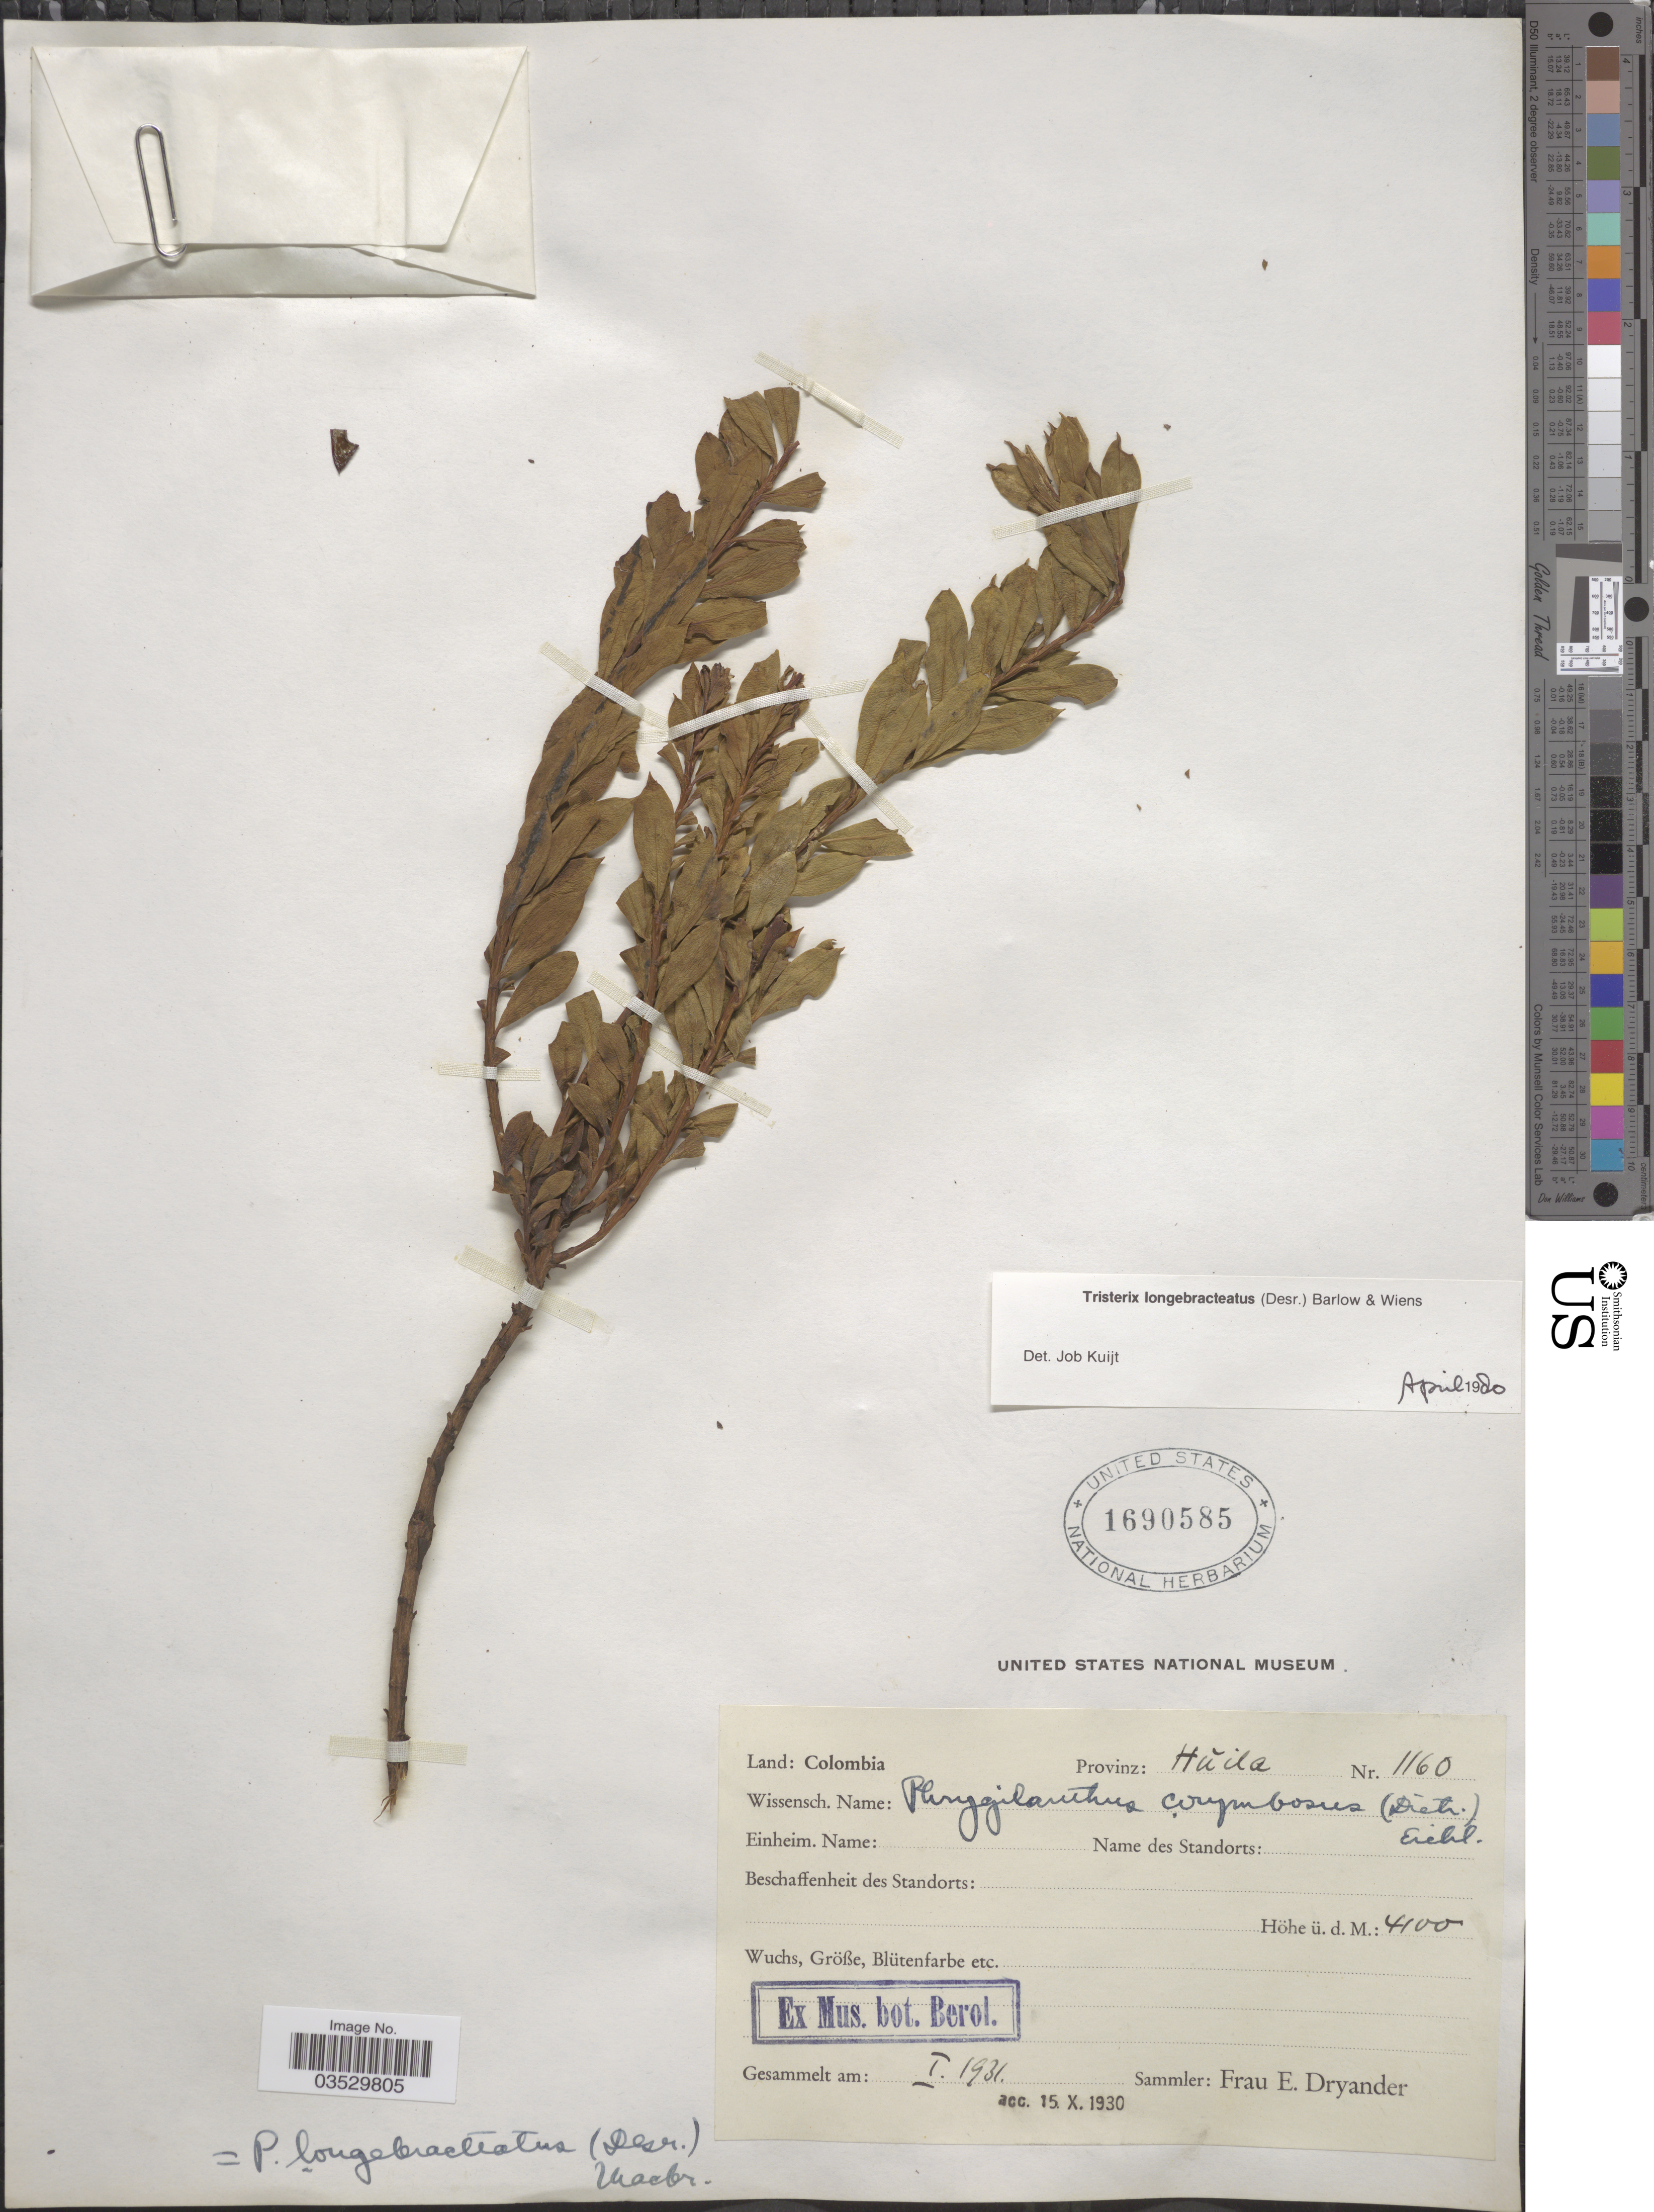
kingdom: Plantae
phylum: Tracheophyta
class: Magnoliopsida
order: Santalales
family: Loranthaceae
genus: Tristerix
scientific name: Tristerix longebracteatus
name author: (Desr.) Bart. & Wiens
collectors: F. Dryander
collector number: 1160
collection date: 1931-01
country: Colombia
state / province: Huila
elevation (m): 4100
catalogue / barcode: US 1690585